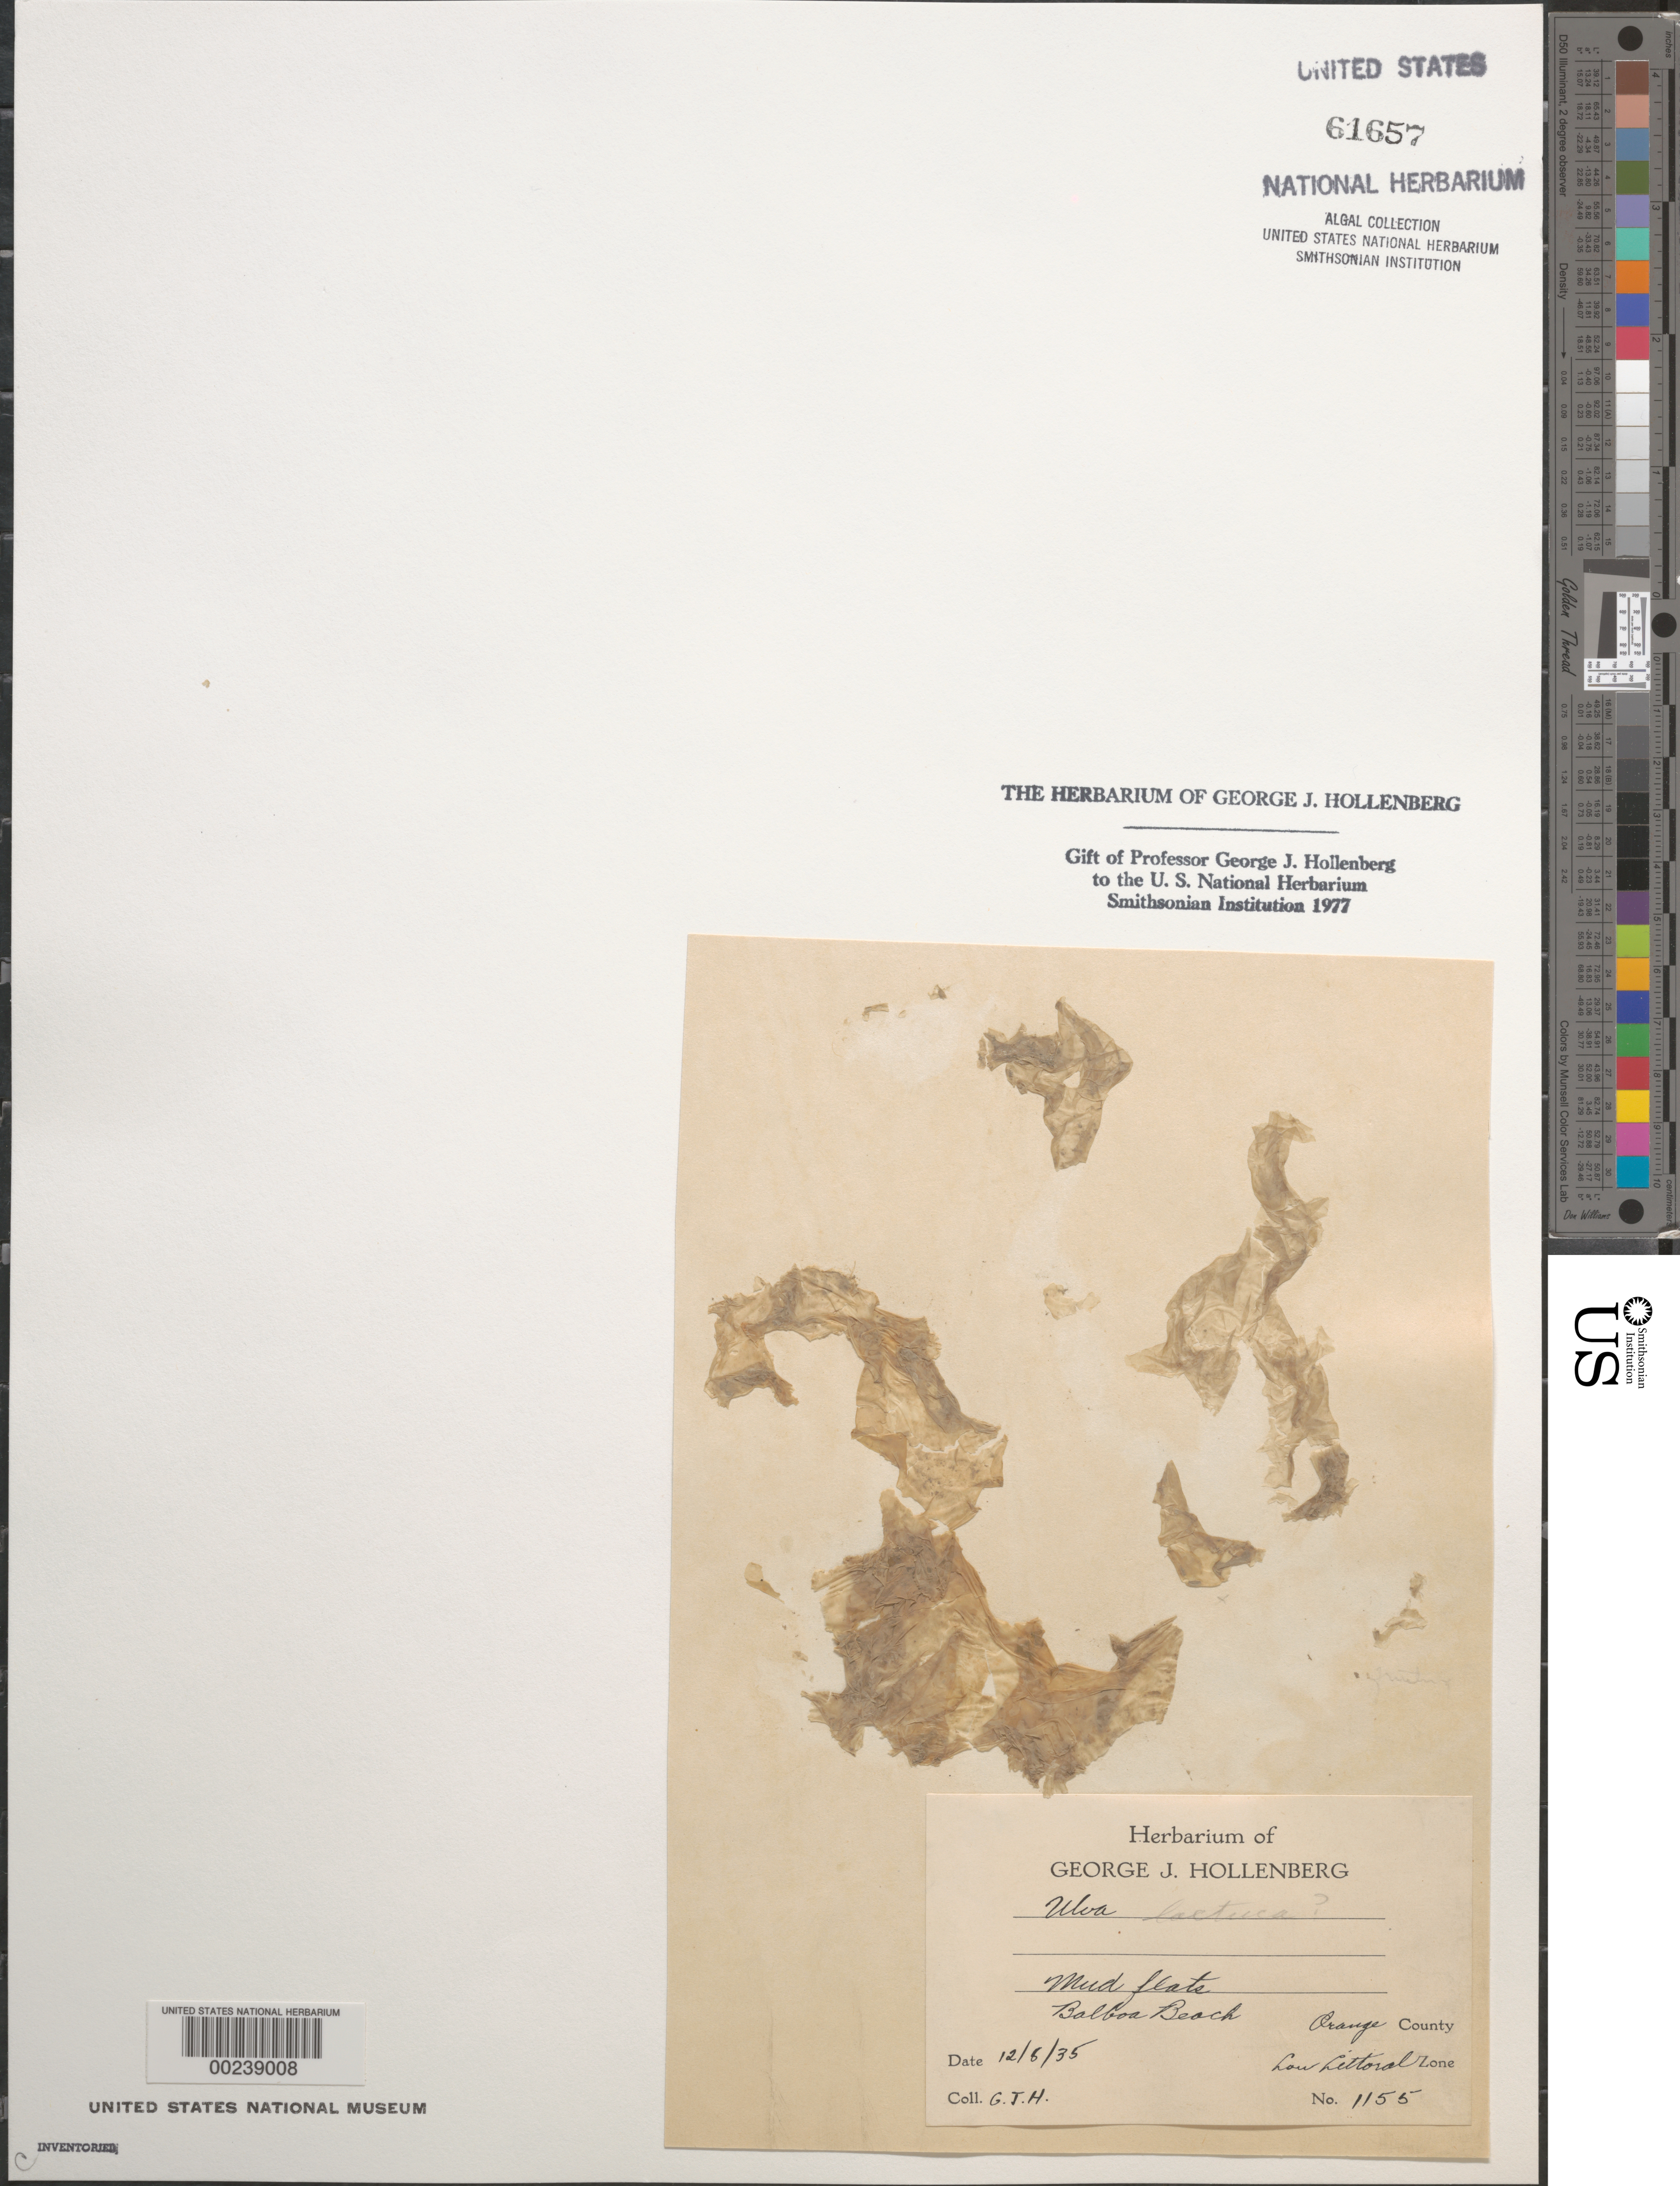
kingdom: Plantae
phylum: Chlorophyta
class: Ulvophyceae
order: Ulvales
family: Ulvaceae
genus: Ulva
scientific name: Ulva lactuca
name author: L.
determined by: Hollenberg, George J.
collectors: G. Hollenberg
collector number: GJH 1155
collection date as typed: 05 Dec 1935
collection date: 1935-12-05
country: United States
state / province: California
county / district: Orange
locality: Balboa Beach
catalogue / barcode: US 61657